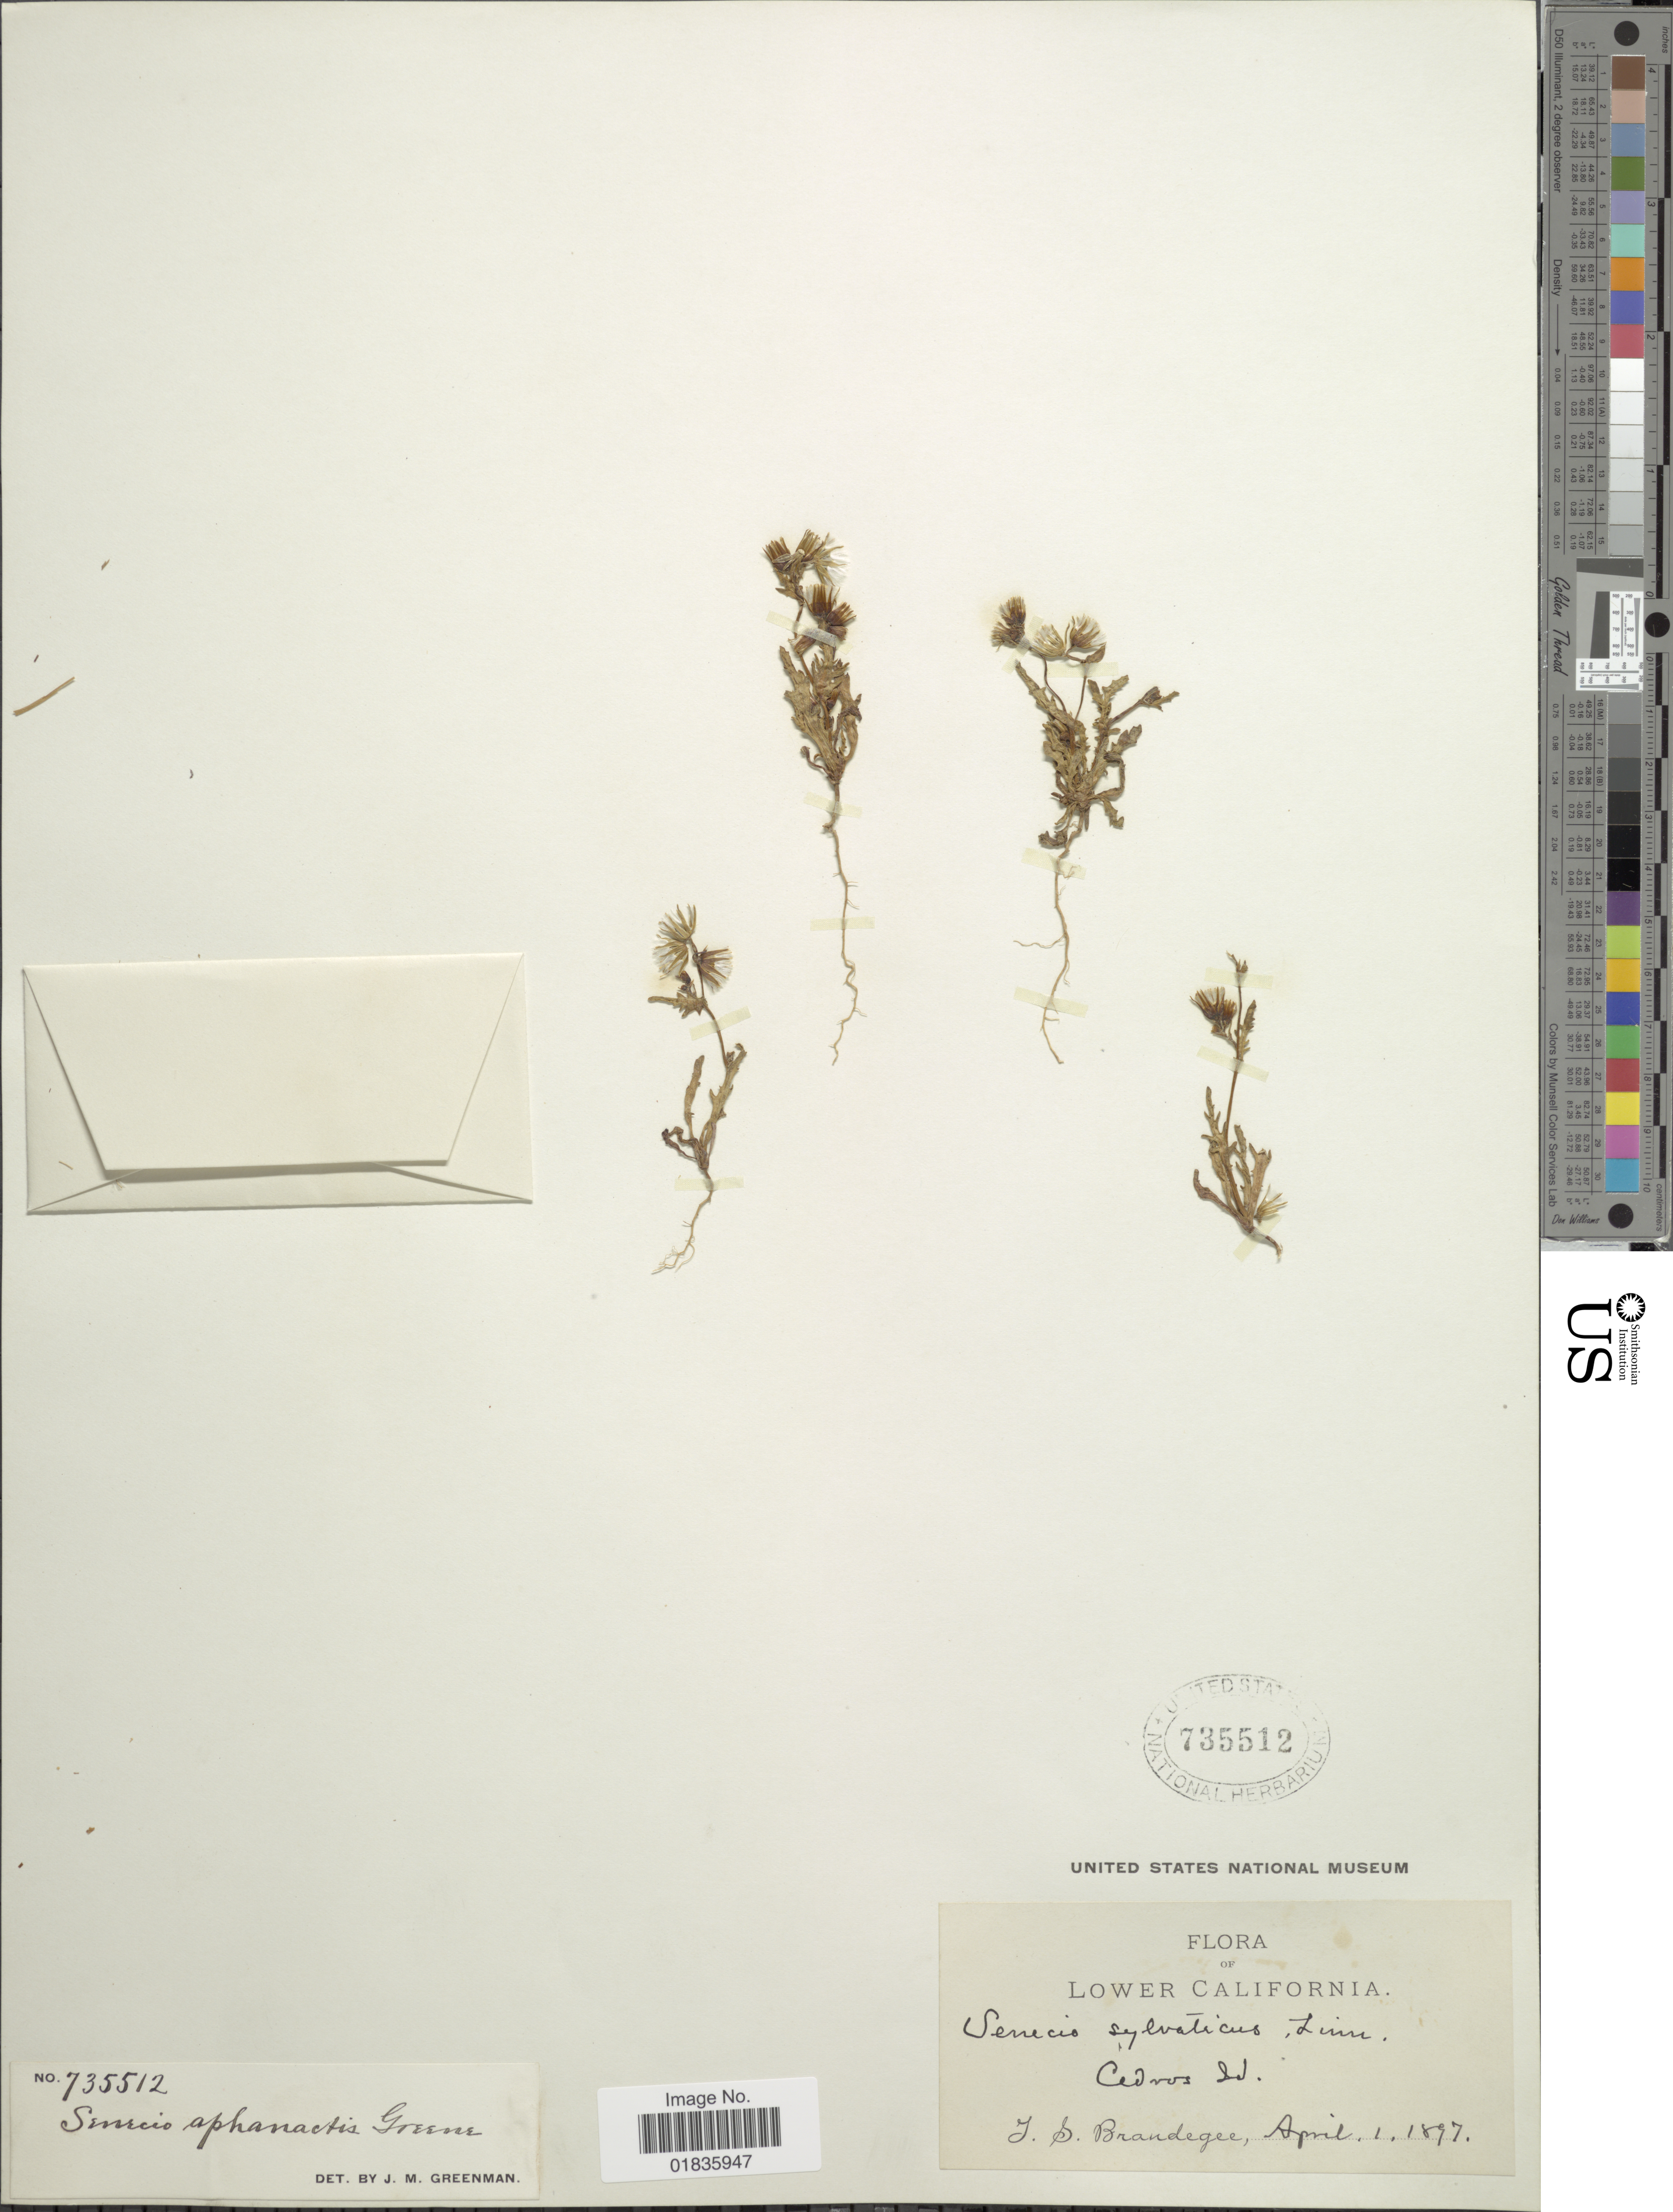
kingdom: Plantae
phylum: Tracheophyta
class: Magnoliopsida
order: Asterales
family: Asteraceae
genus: Senecio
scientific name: Senecio aphanactis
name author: Greene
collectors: J. S. Brandegee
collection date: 1897-04-01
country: Mexico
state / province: Baja California Norte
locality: Lower California, Cedros Is.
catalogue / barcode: US 735512